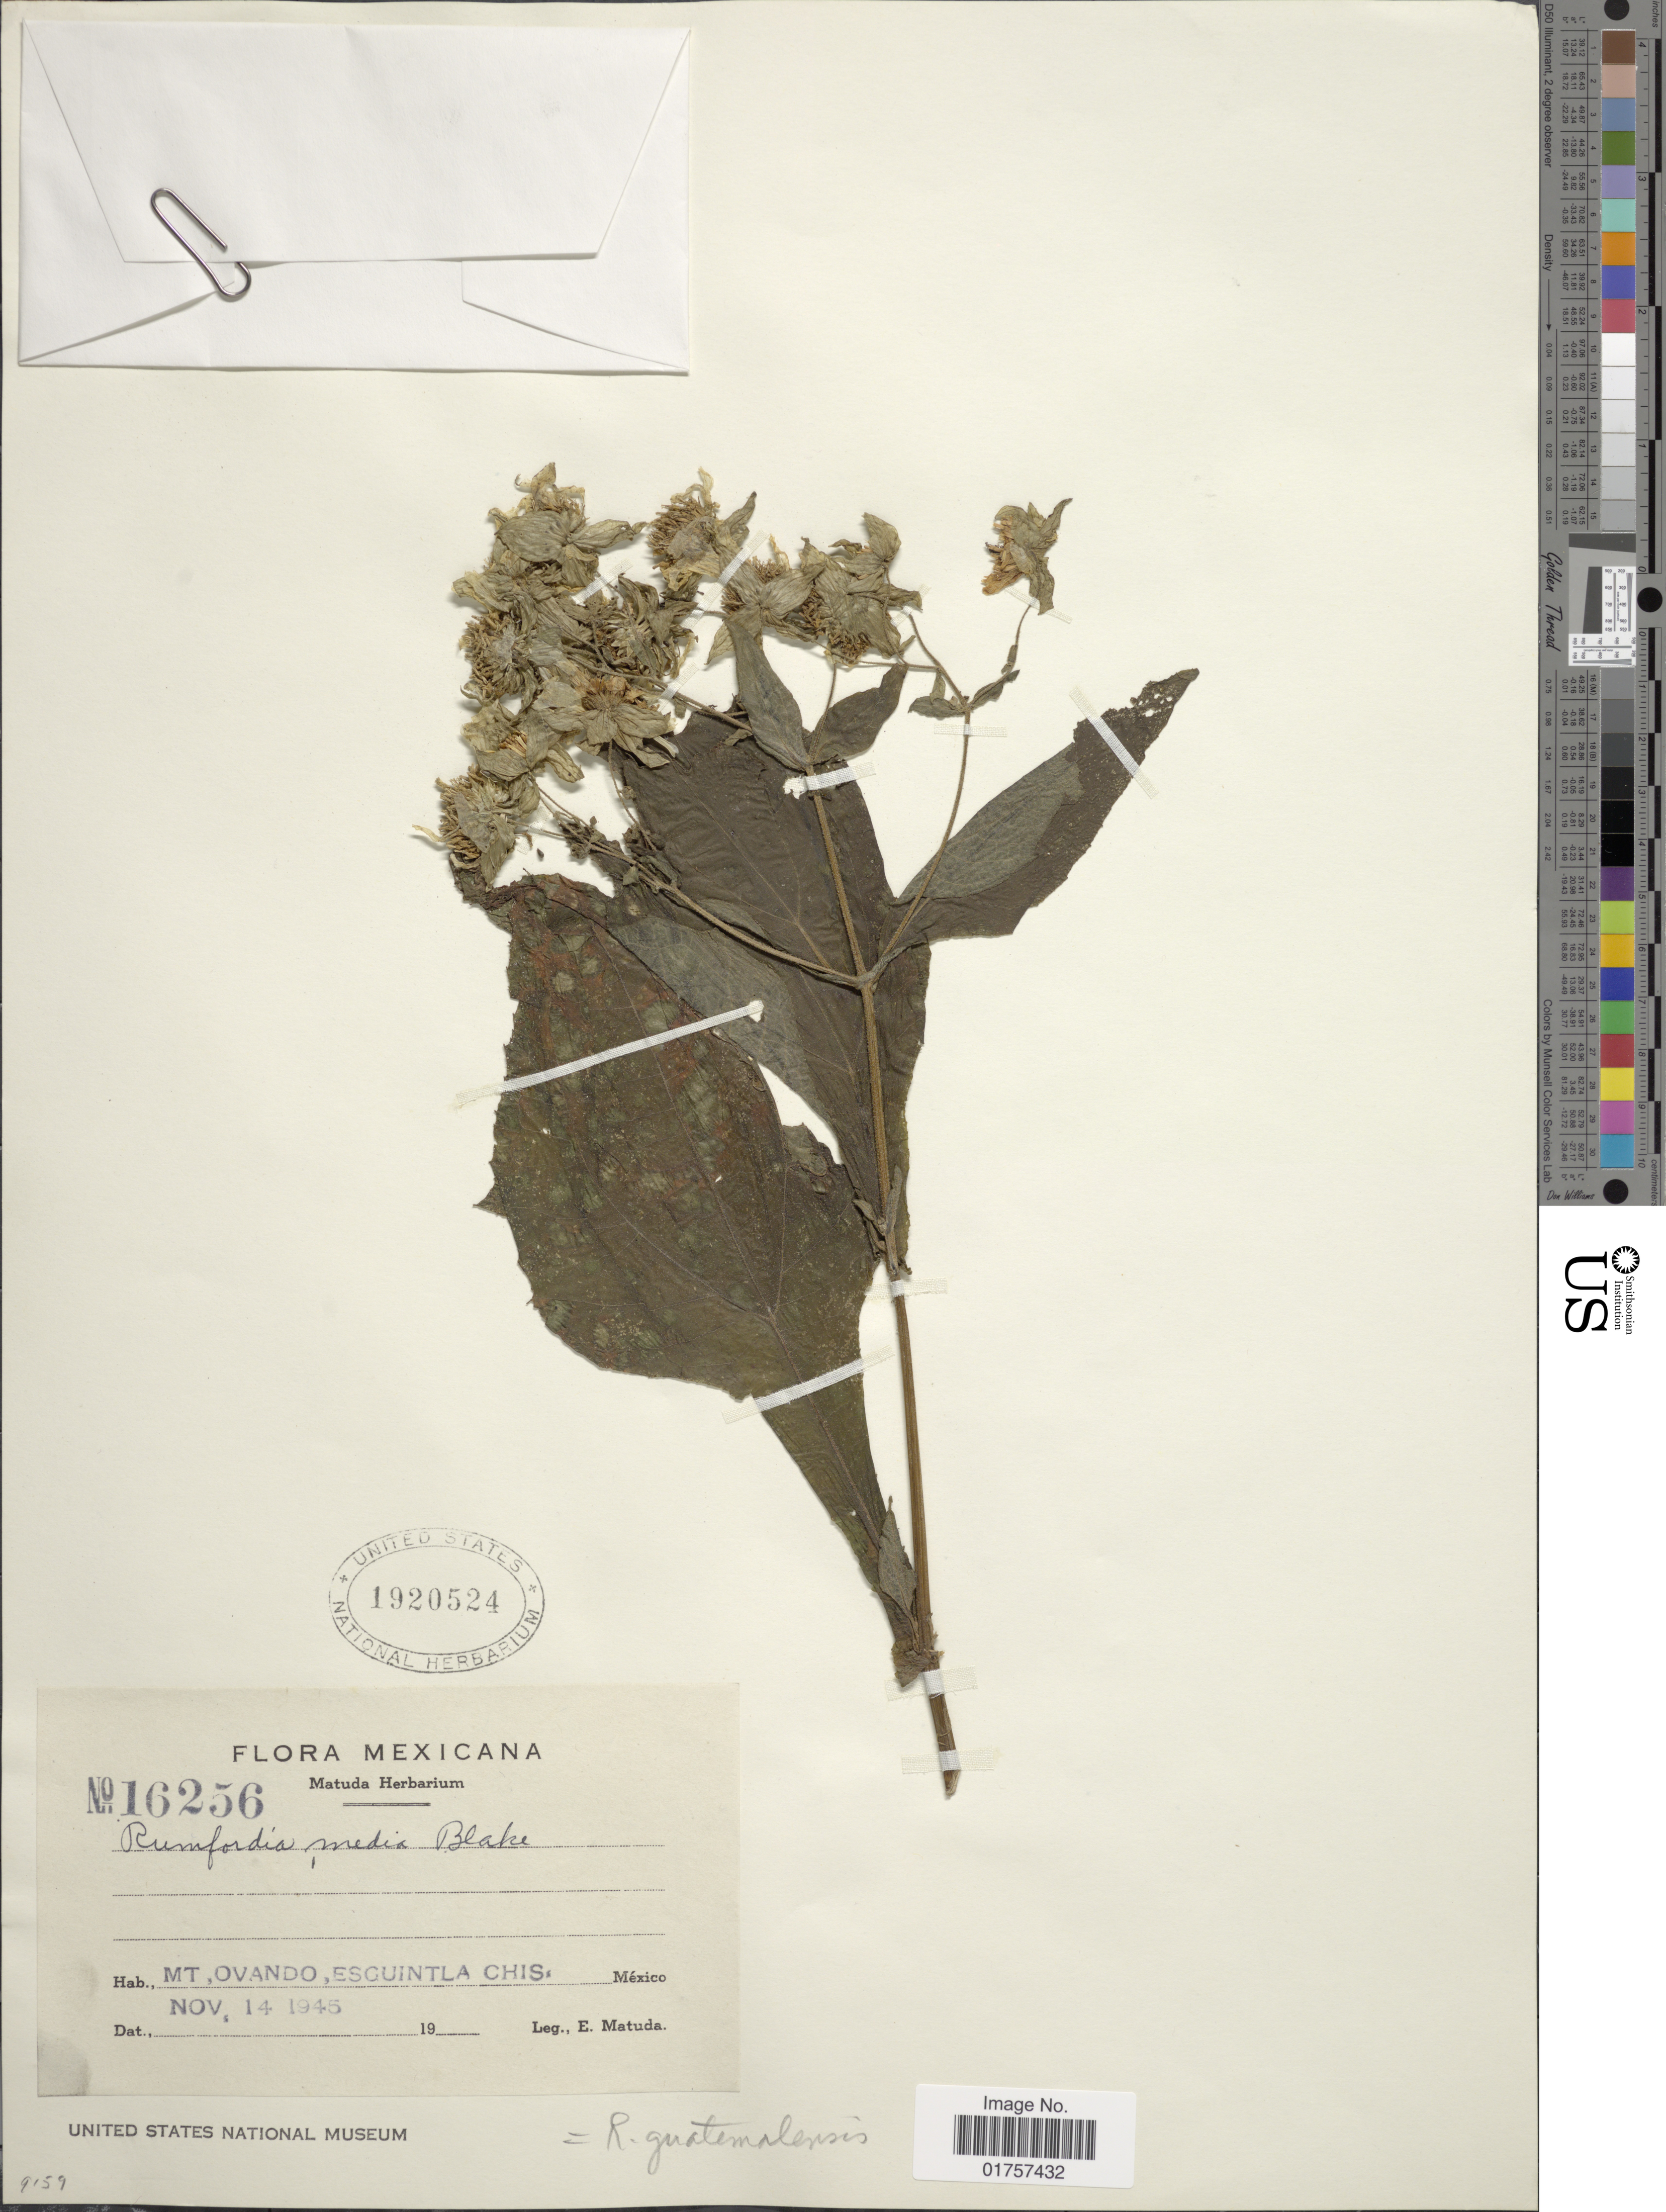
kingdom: Plantae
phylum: Tracheophyta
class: Magnoliopsida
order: Asterales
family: Asteraceae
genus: Rumfordia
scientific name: Rumfordia guatamalensis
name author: (Coult.) S.F. Blake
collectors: E. Matuda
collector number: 16256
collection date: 1945-11-14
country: Mexico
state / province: Chiapas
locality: Mt, Ovando, Esguintla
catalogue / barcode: US 1920524